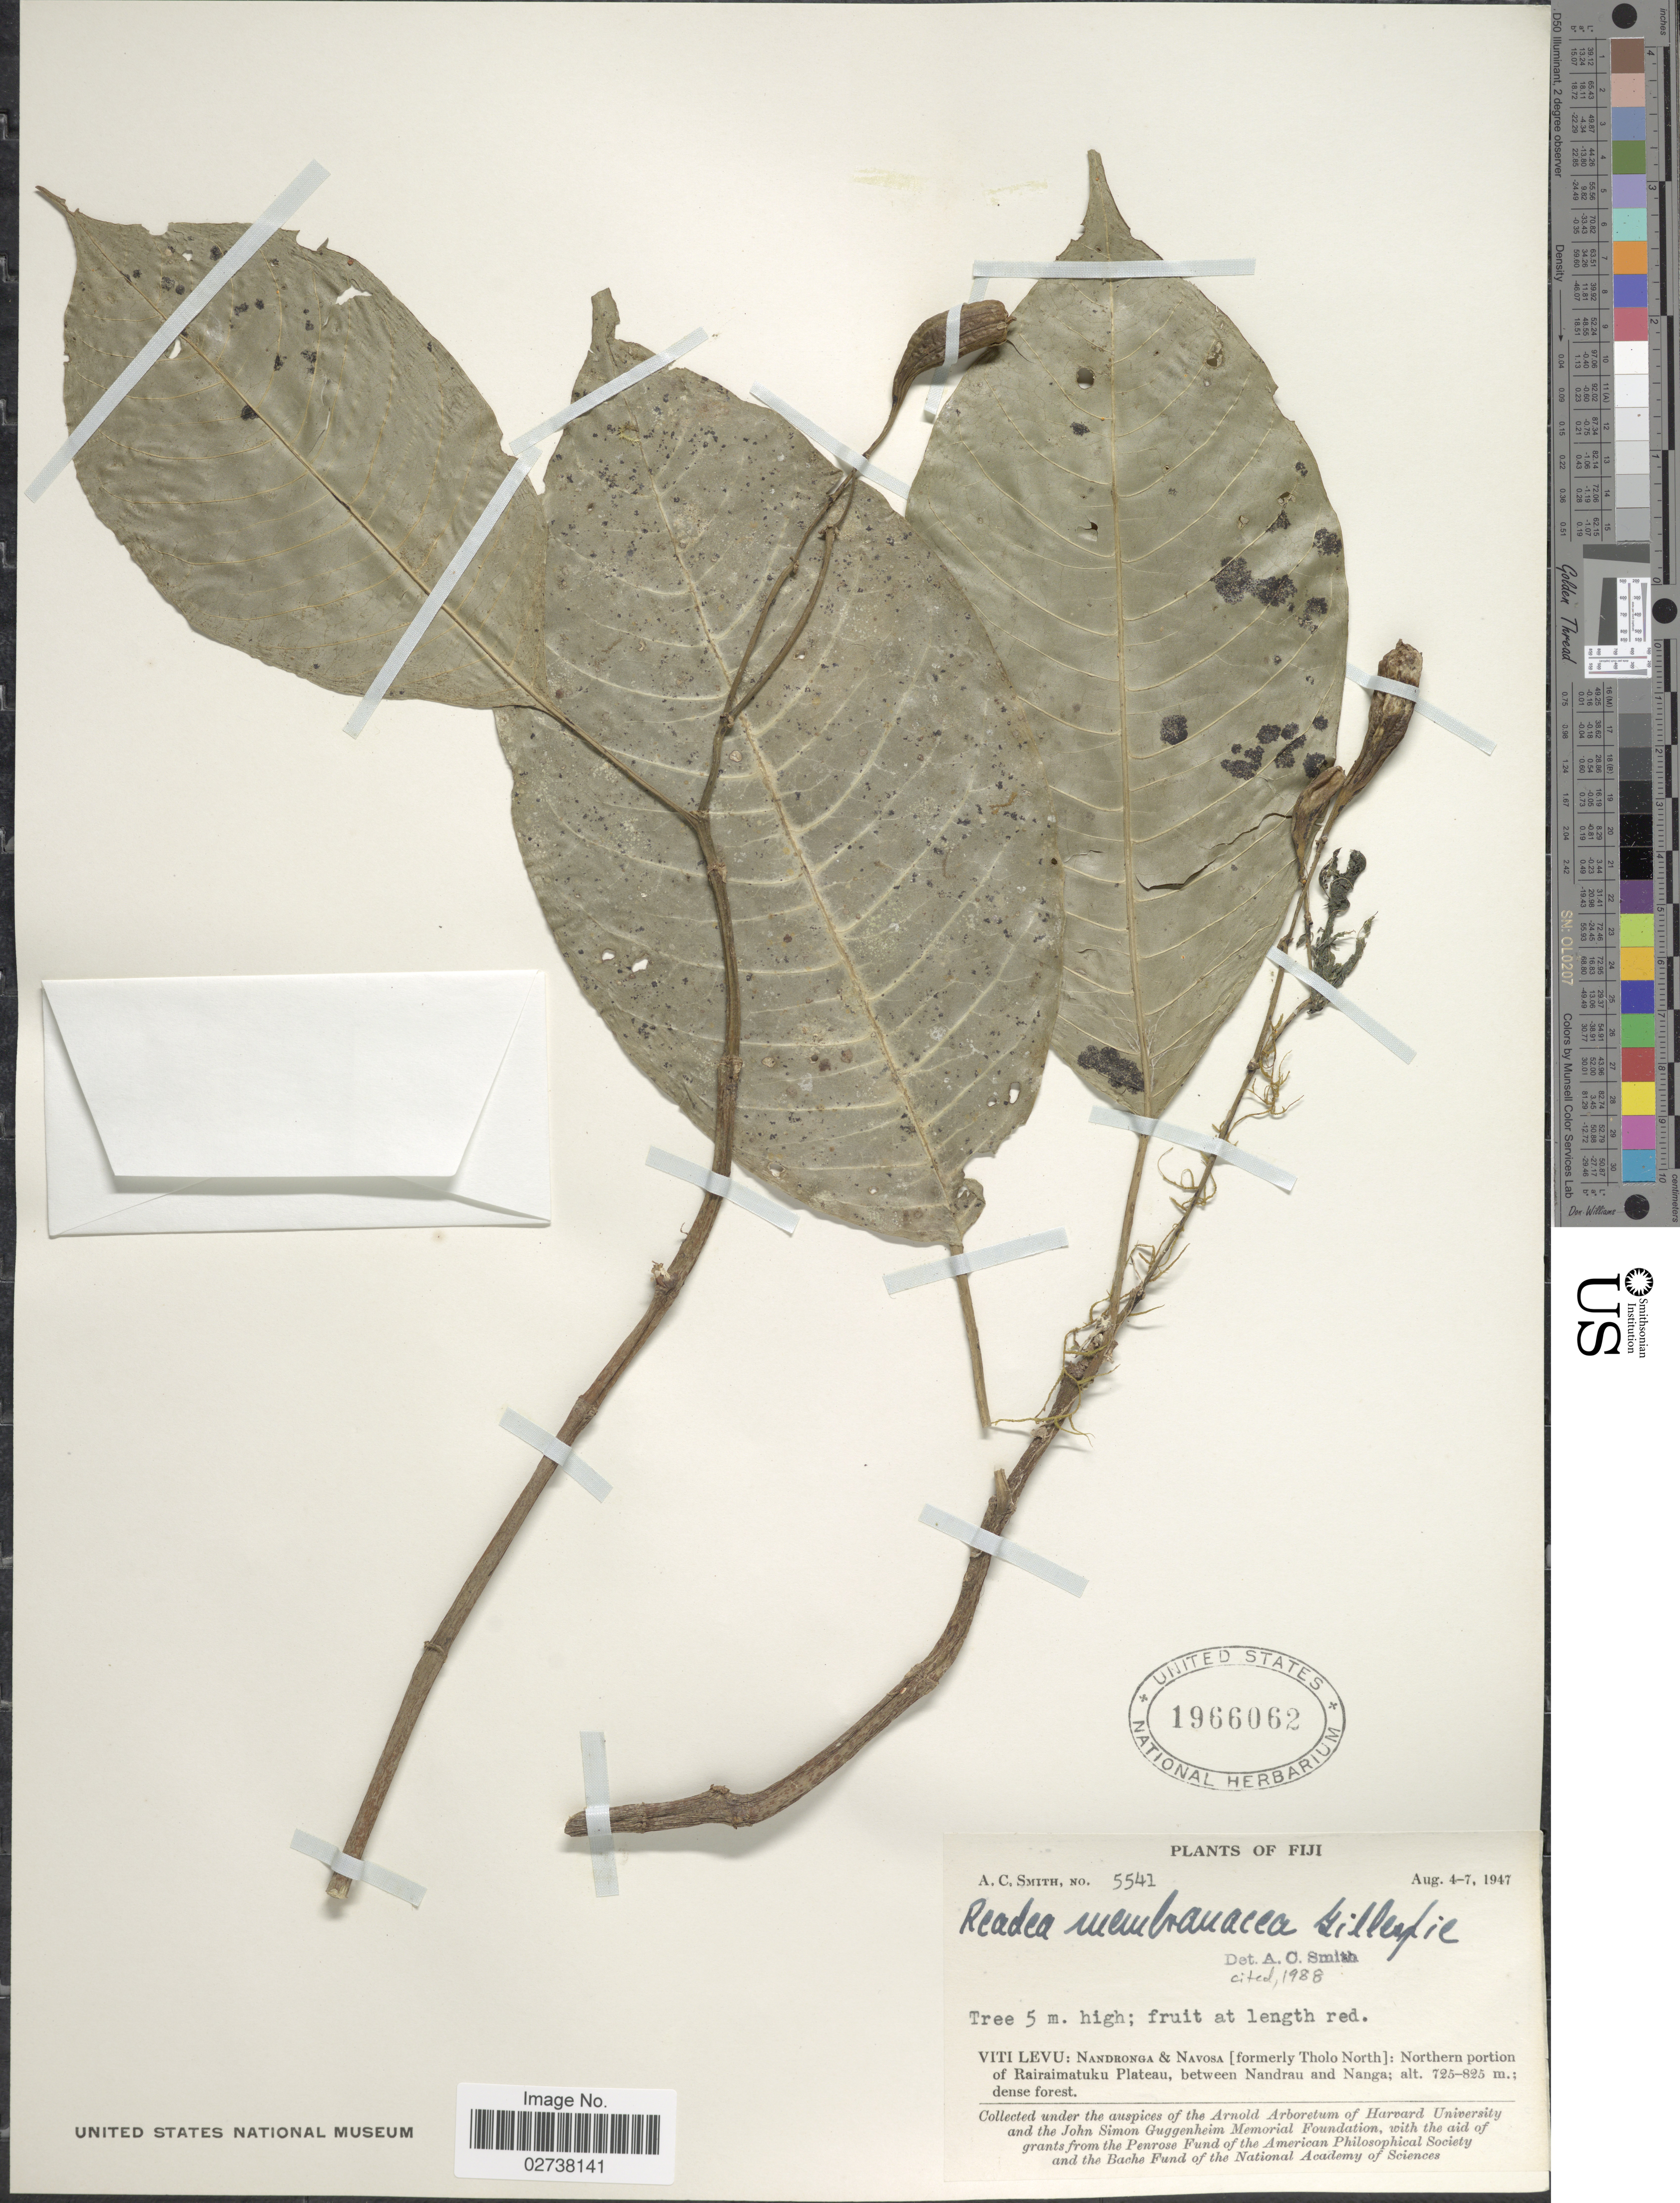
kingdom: Plantae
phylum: Tracheophyta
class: Magnoliopsida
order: Gentianales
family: Rubiaceae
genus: Readea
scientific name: Readea membranacea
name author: Gillespie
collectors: A. C. Smith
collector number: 5541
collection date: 1947-08-04/1947-08-07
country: Fiji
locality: Viti Levu: Nandronga & Navosa (formerly Tholo North): Northern portion of Rairaimatuku Plateau, between Nandrau and Nanga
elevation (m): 725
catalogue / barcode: US 1966062